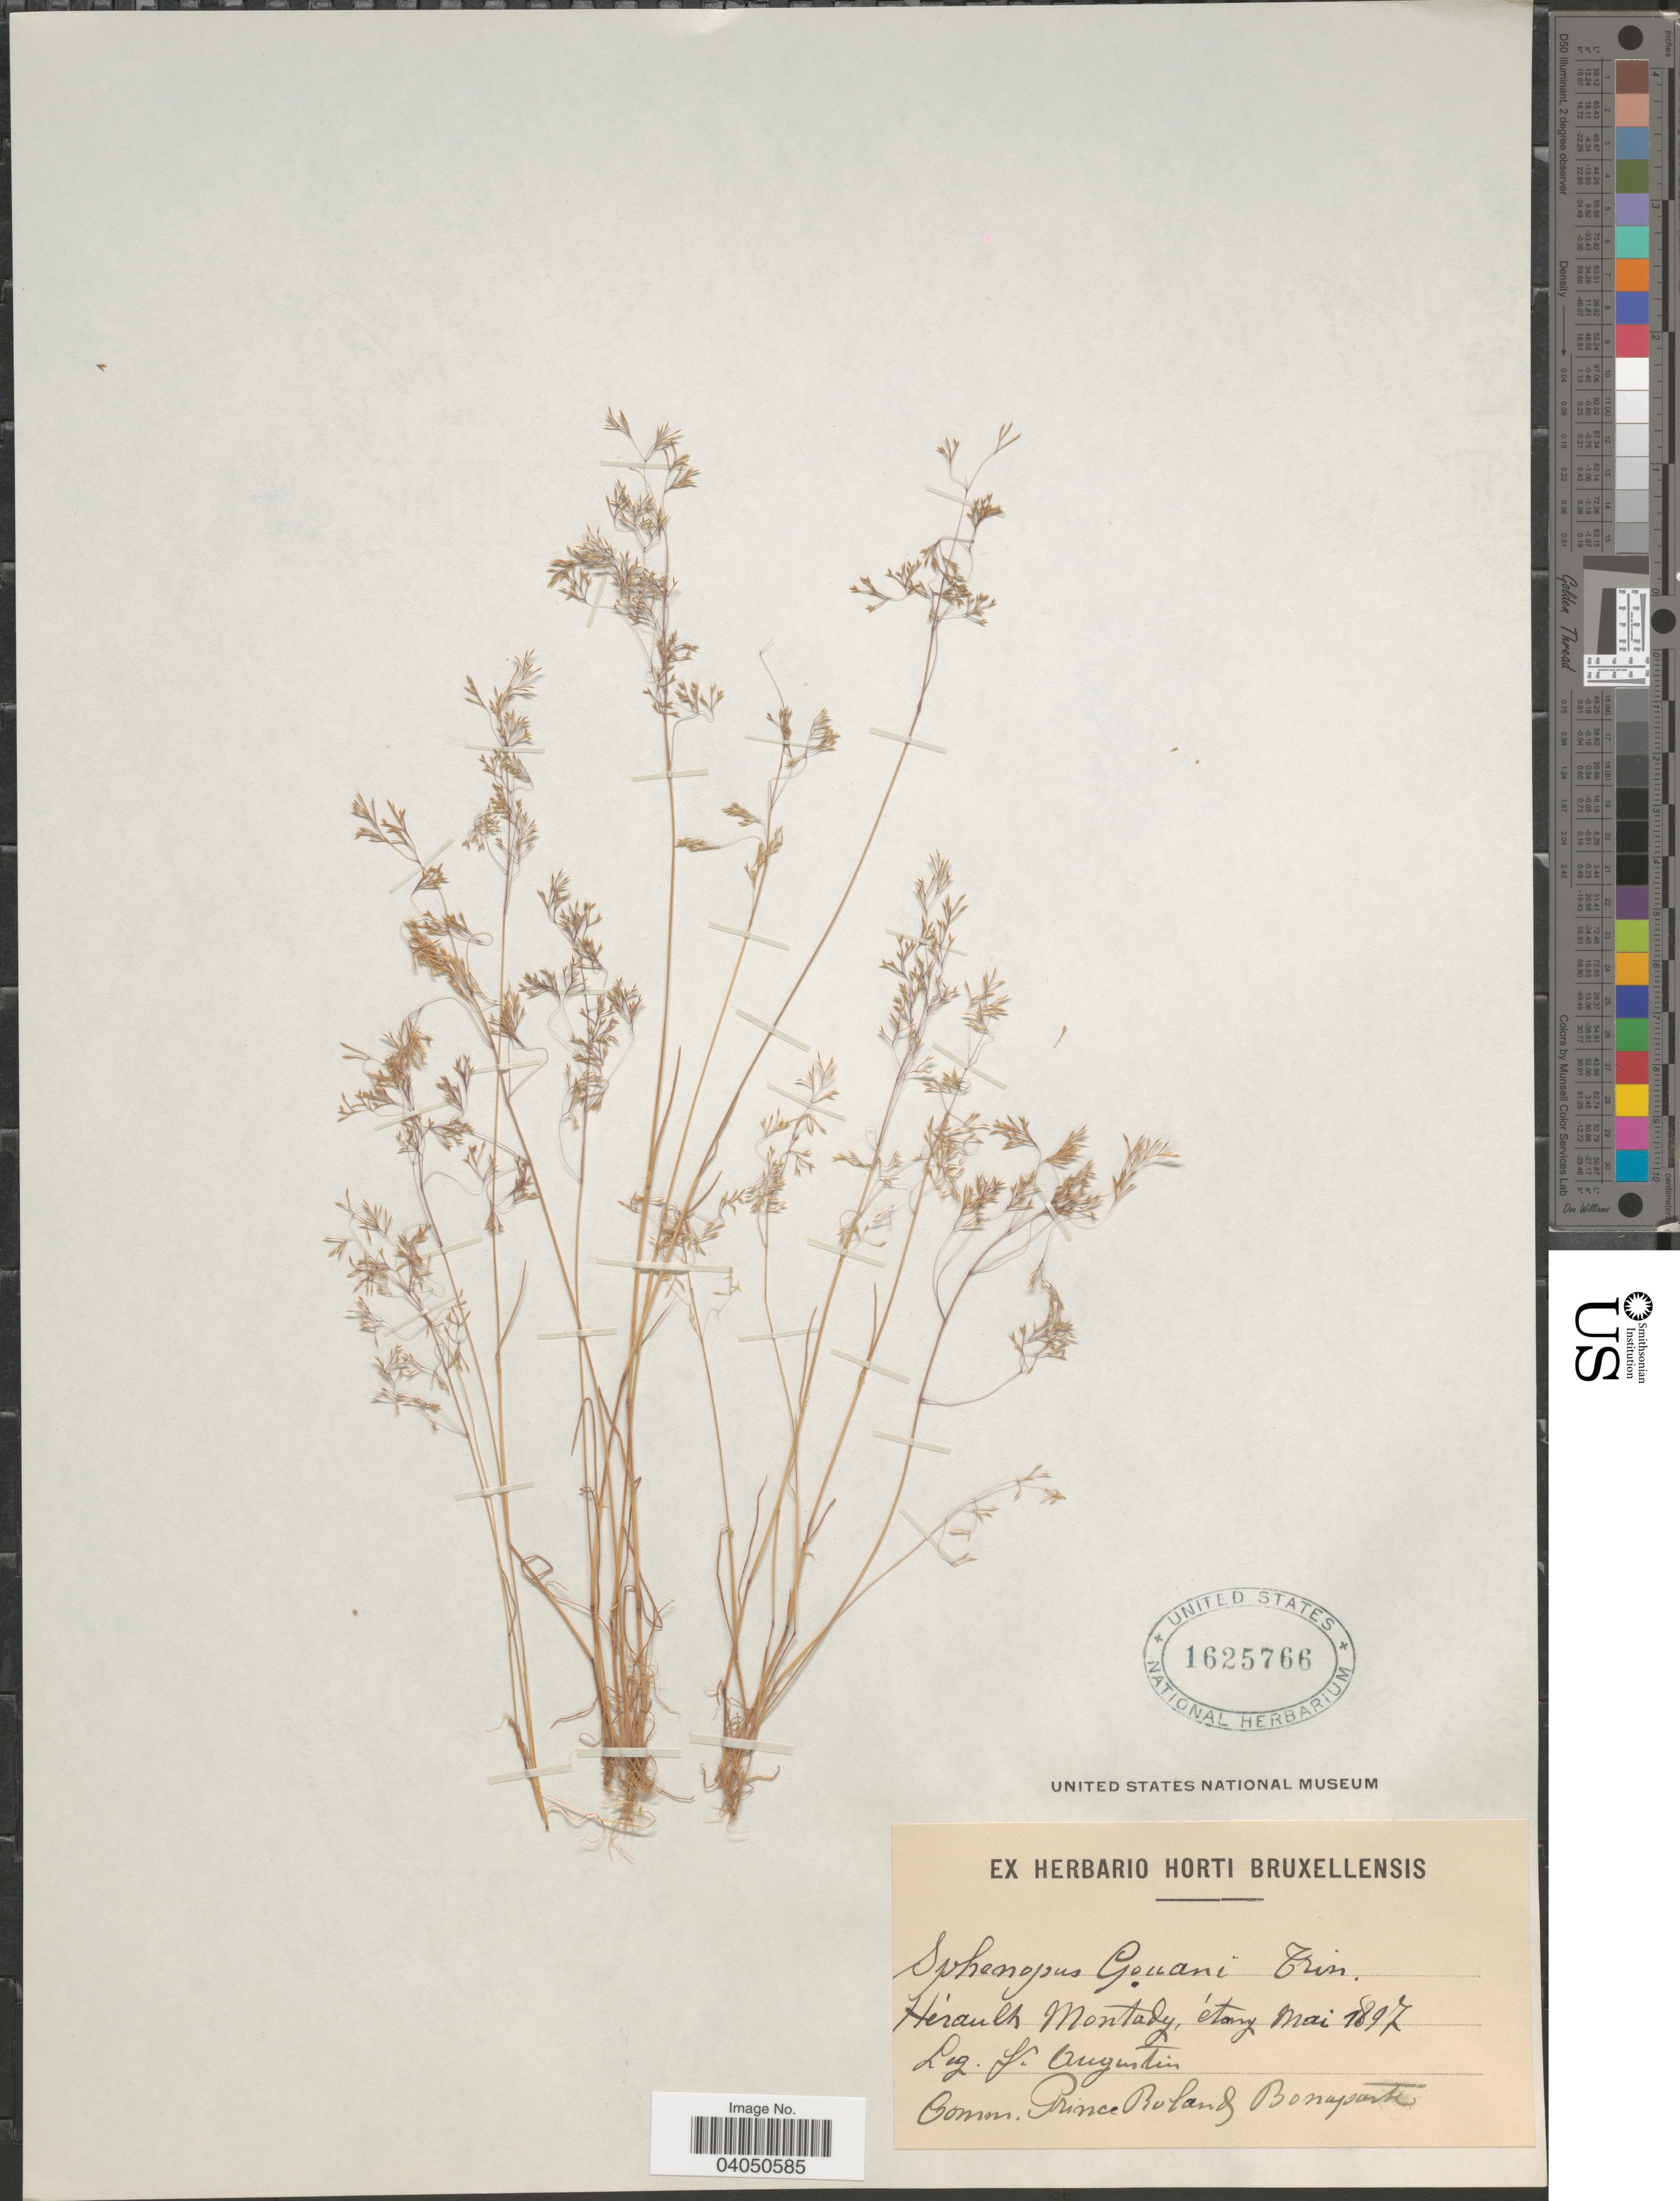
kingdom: Plantae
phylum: Tracheophyta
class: Liliopsida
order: Poales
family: Poaceae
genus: Sphenopus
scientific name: Sphenopus divaricatus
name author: (Gouan) Rchb.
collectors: L. Augustin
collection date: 1897-05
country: France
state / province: Occitanie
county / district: Hérault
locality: Hérault Montady.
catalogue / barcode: US 1625766